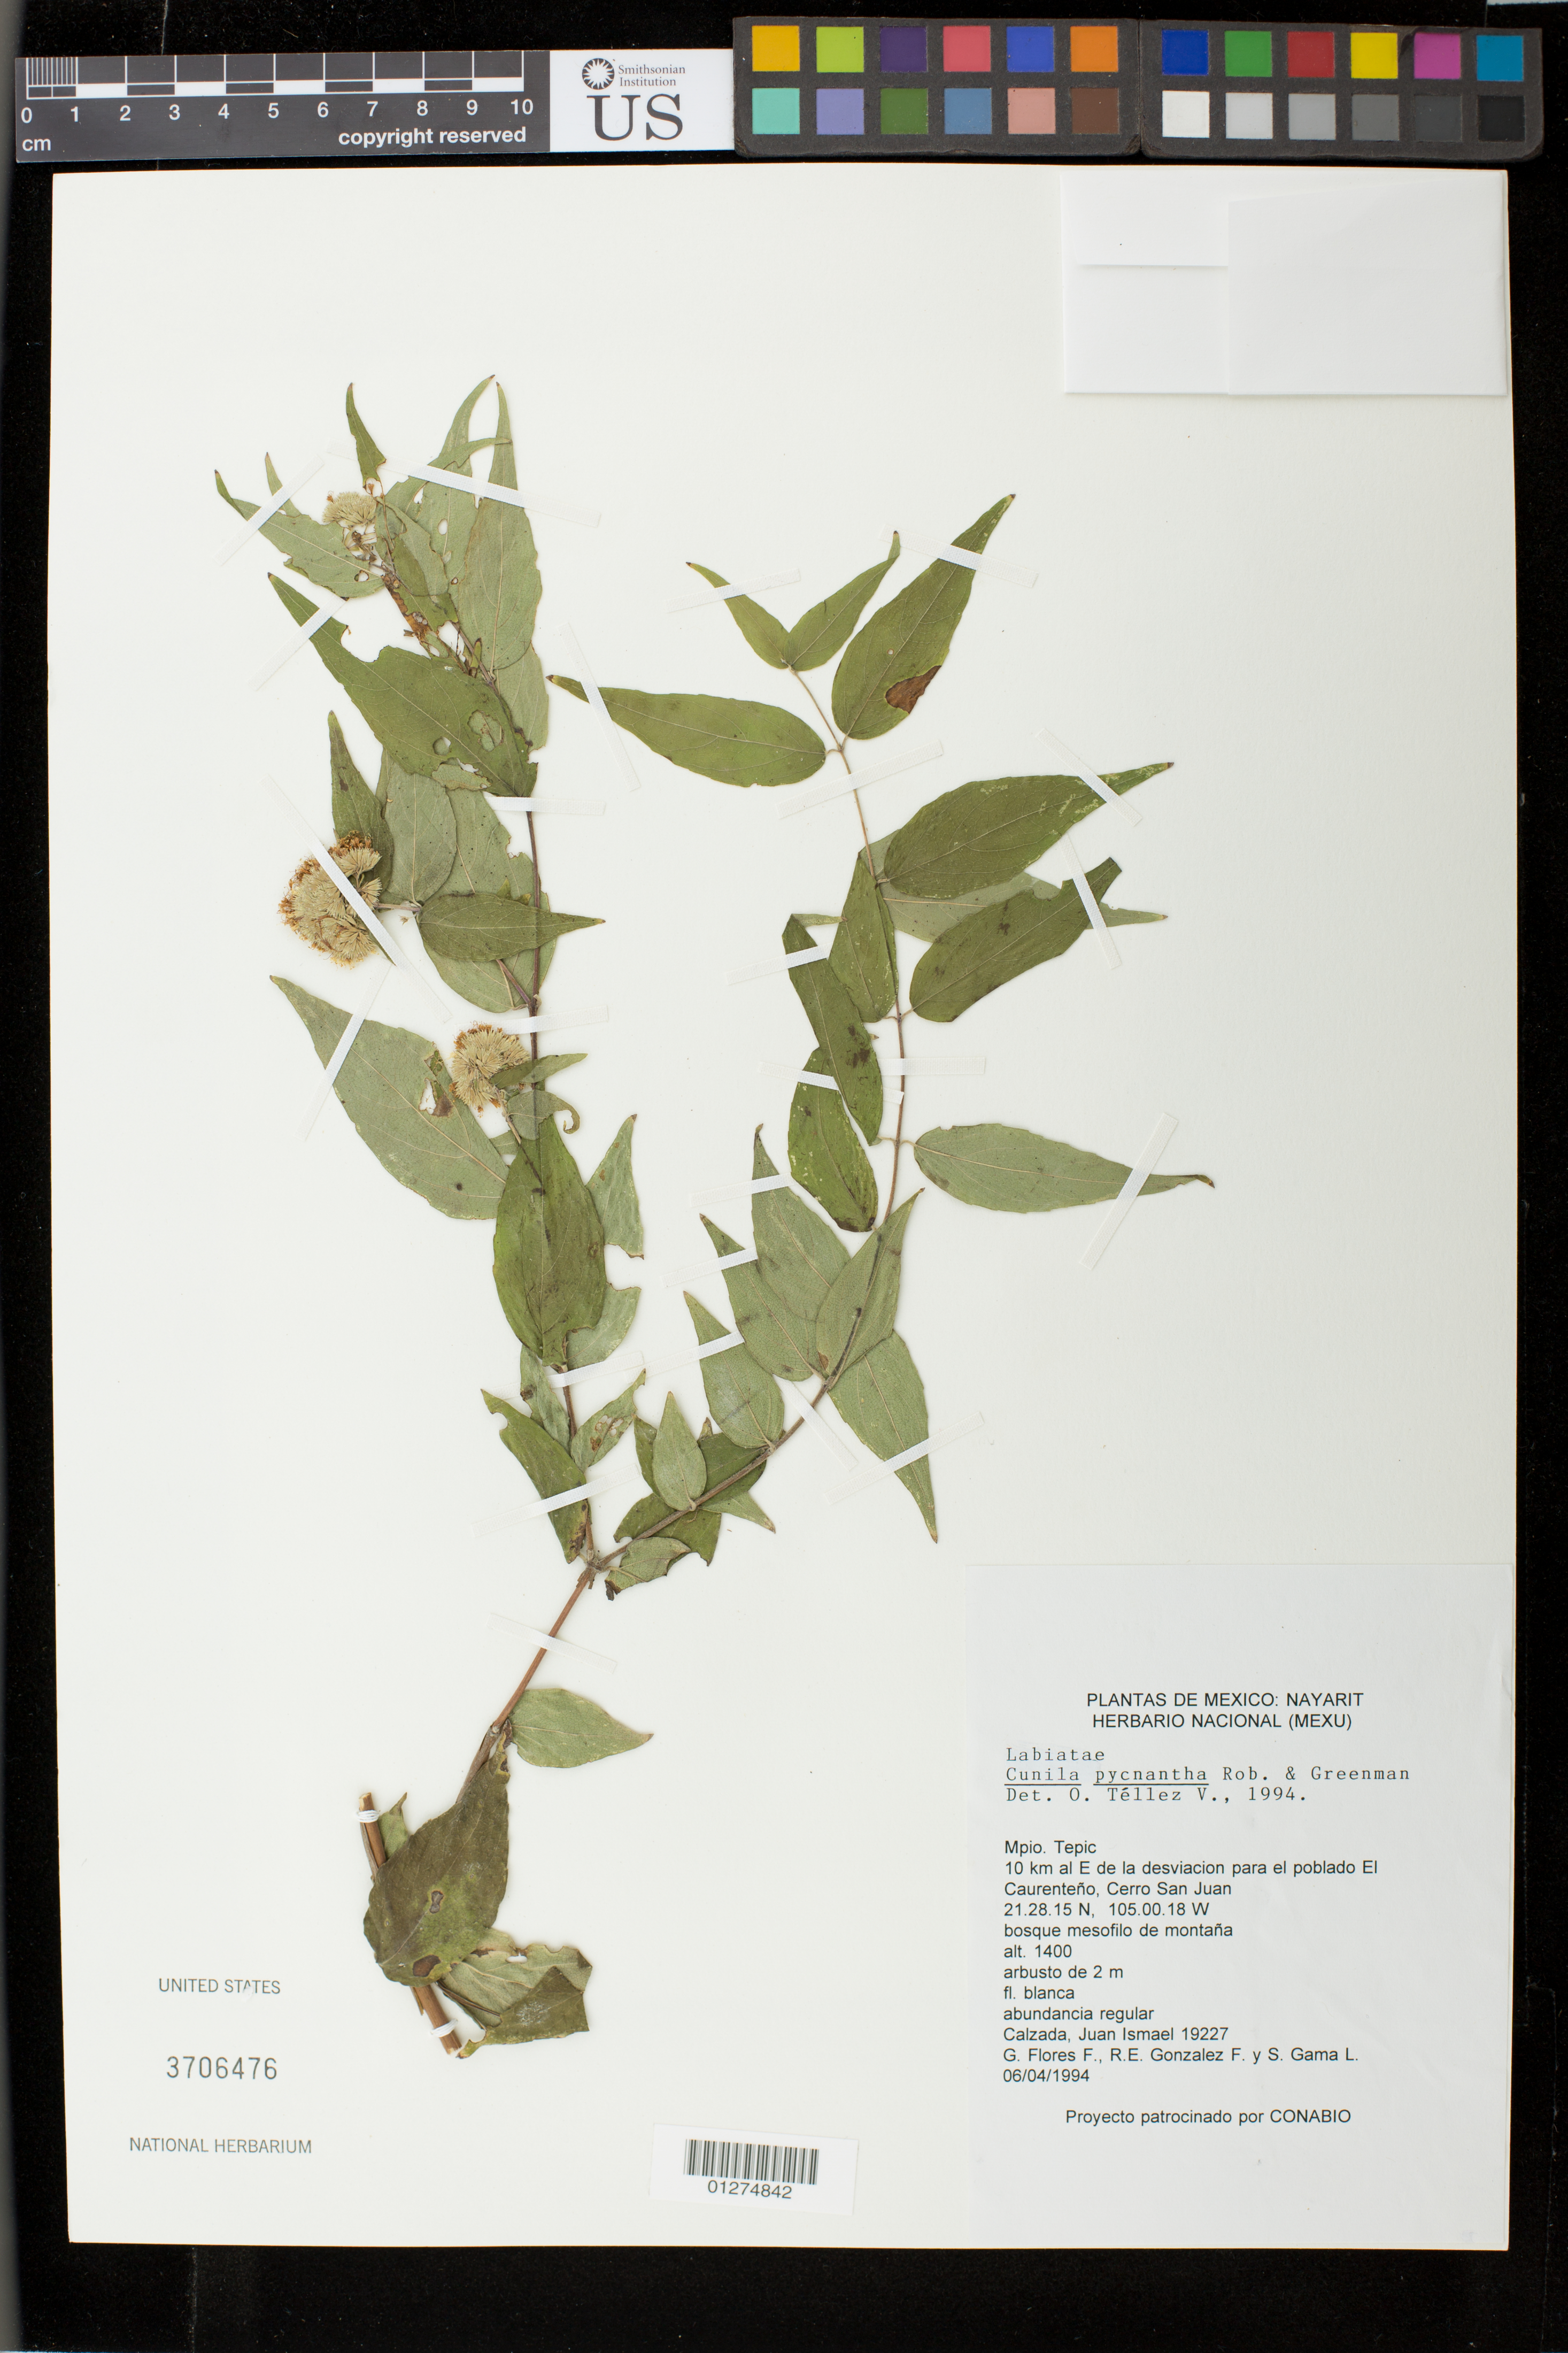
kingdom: Plantae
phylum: Tracheophyta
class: Magnoliopsida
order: Lamiales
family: Lamiaceae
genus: Cunila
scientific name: Cunila pycnantha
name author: B.L. Rob. & Greenm.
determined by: Téllez V., Oswaldo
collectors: J. I. Calzada, G. Flores F., R. E. Gonzalez F. & S. Gama López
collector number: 19227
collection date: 1994-04-06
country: Mexico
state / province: Nayarit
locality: Mpio. Tepic, 10 km al E de la desviacion para el poblado El Caurenteño, Cerro San Juan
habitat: bosque mesofilo de montana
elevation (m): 1400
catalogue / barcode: US 3706476